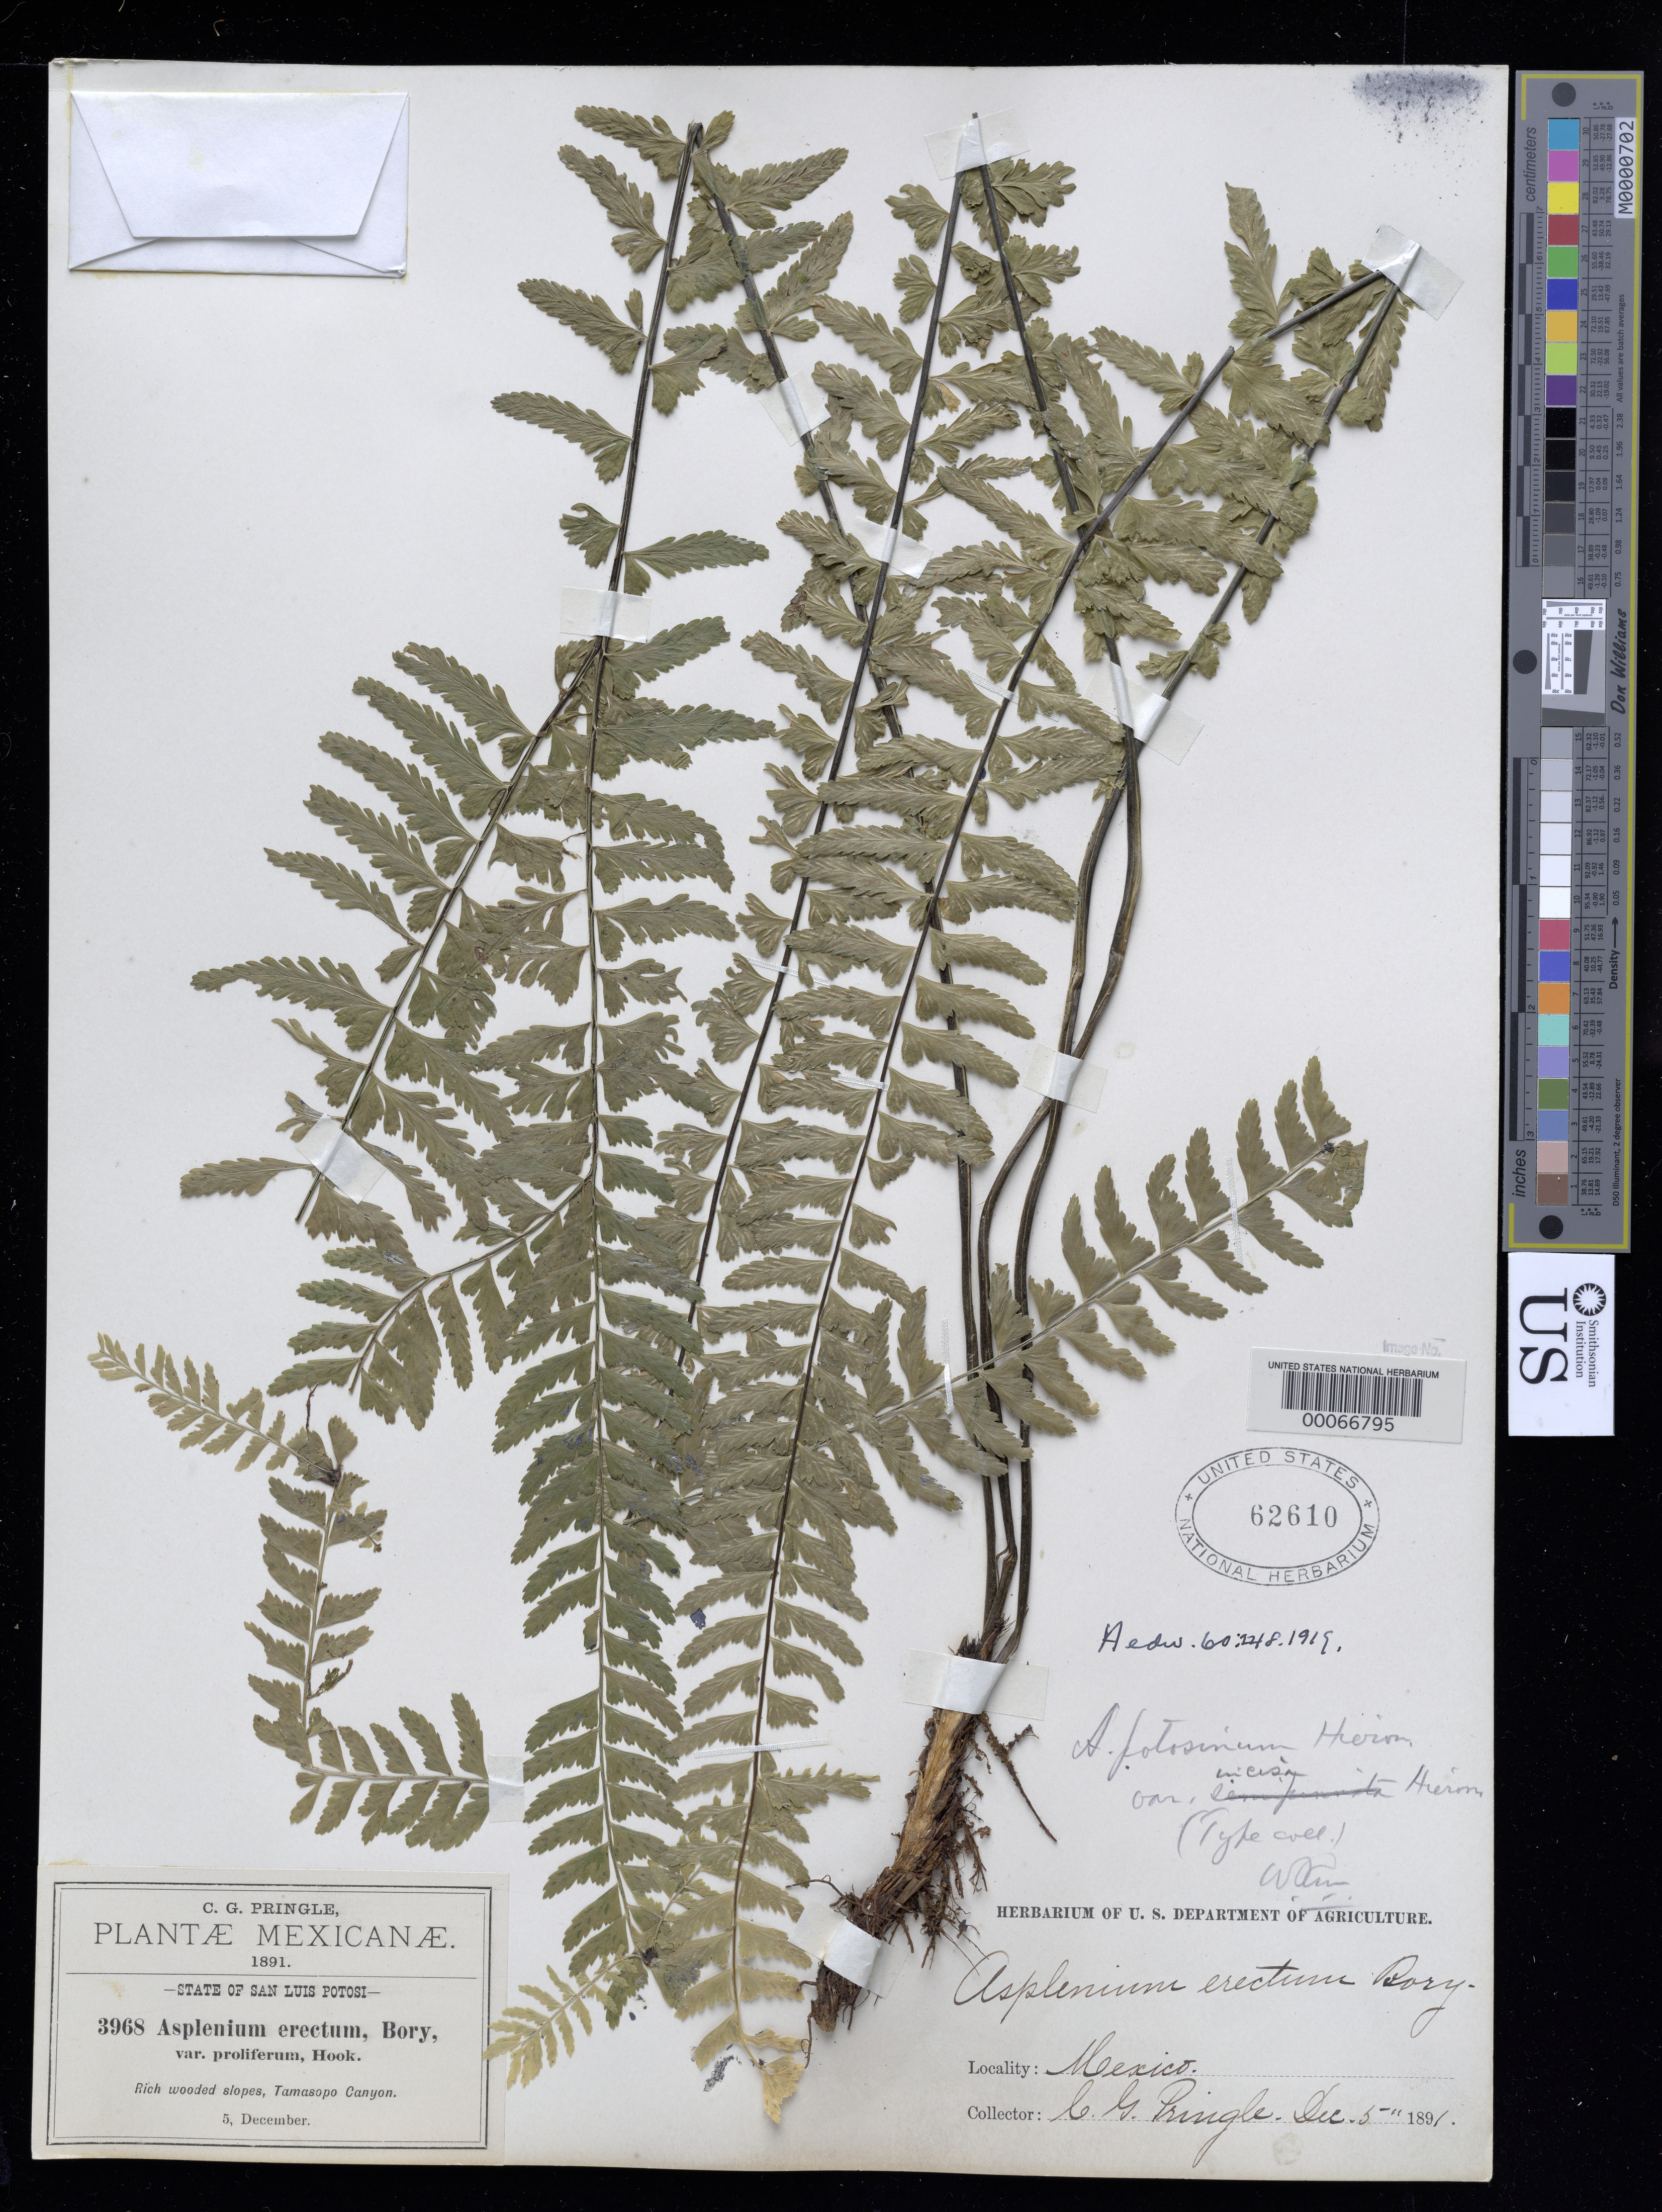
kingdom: Plantae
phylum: Tracheophyta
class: Polypodiopsida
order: Polypodiales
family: Aspleniaceae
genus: Asplenium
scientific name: Asplenium potosinum var. incisum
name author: Hieron.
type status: Type Collection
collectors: C. G. Pringle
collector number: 3968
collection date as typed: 05 Dec 1891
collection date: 1891-12-05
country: Mexico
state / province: San Luis Potosi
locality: State of San Luis Potosi. Tamasopo Canyon.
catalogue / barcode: US 62610